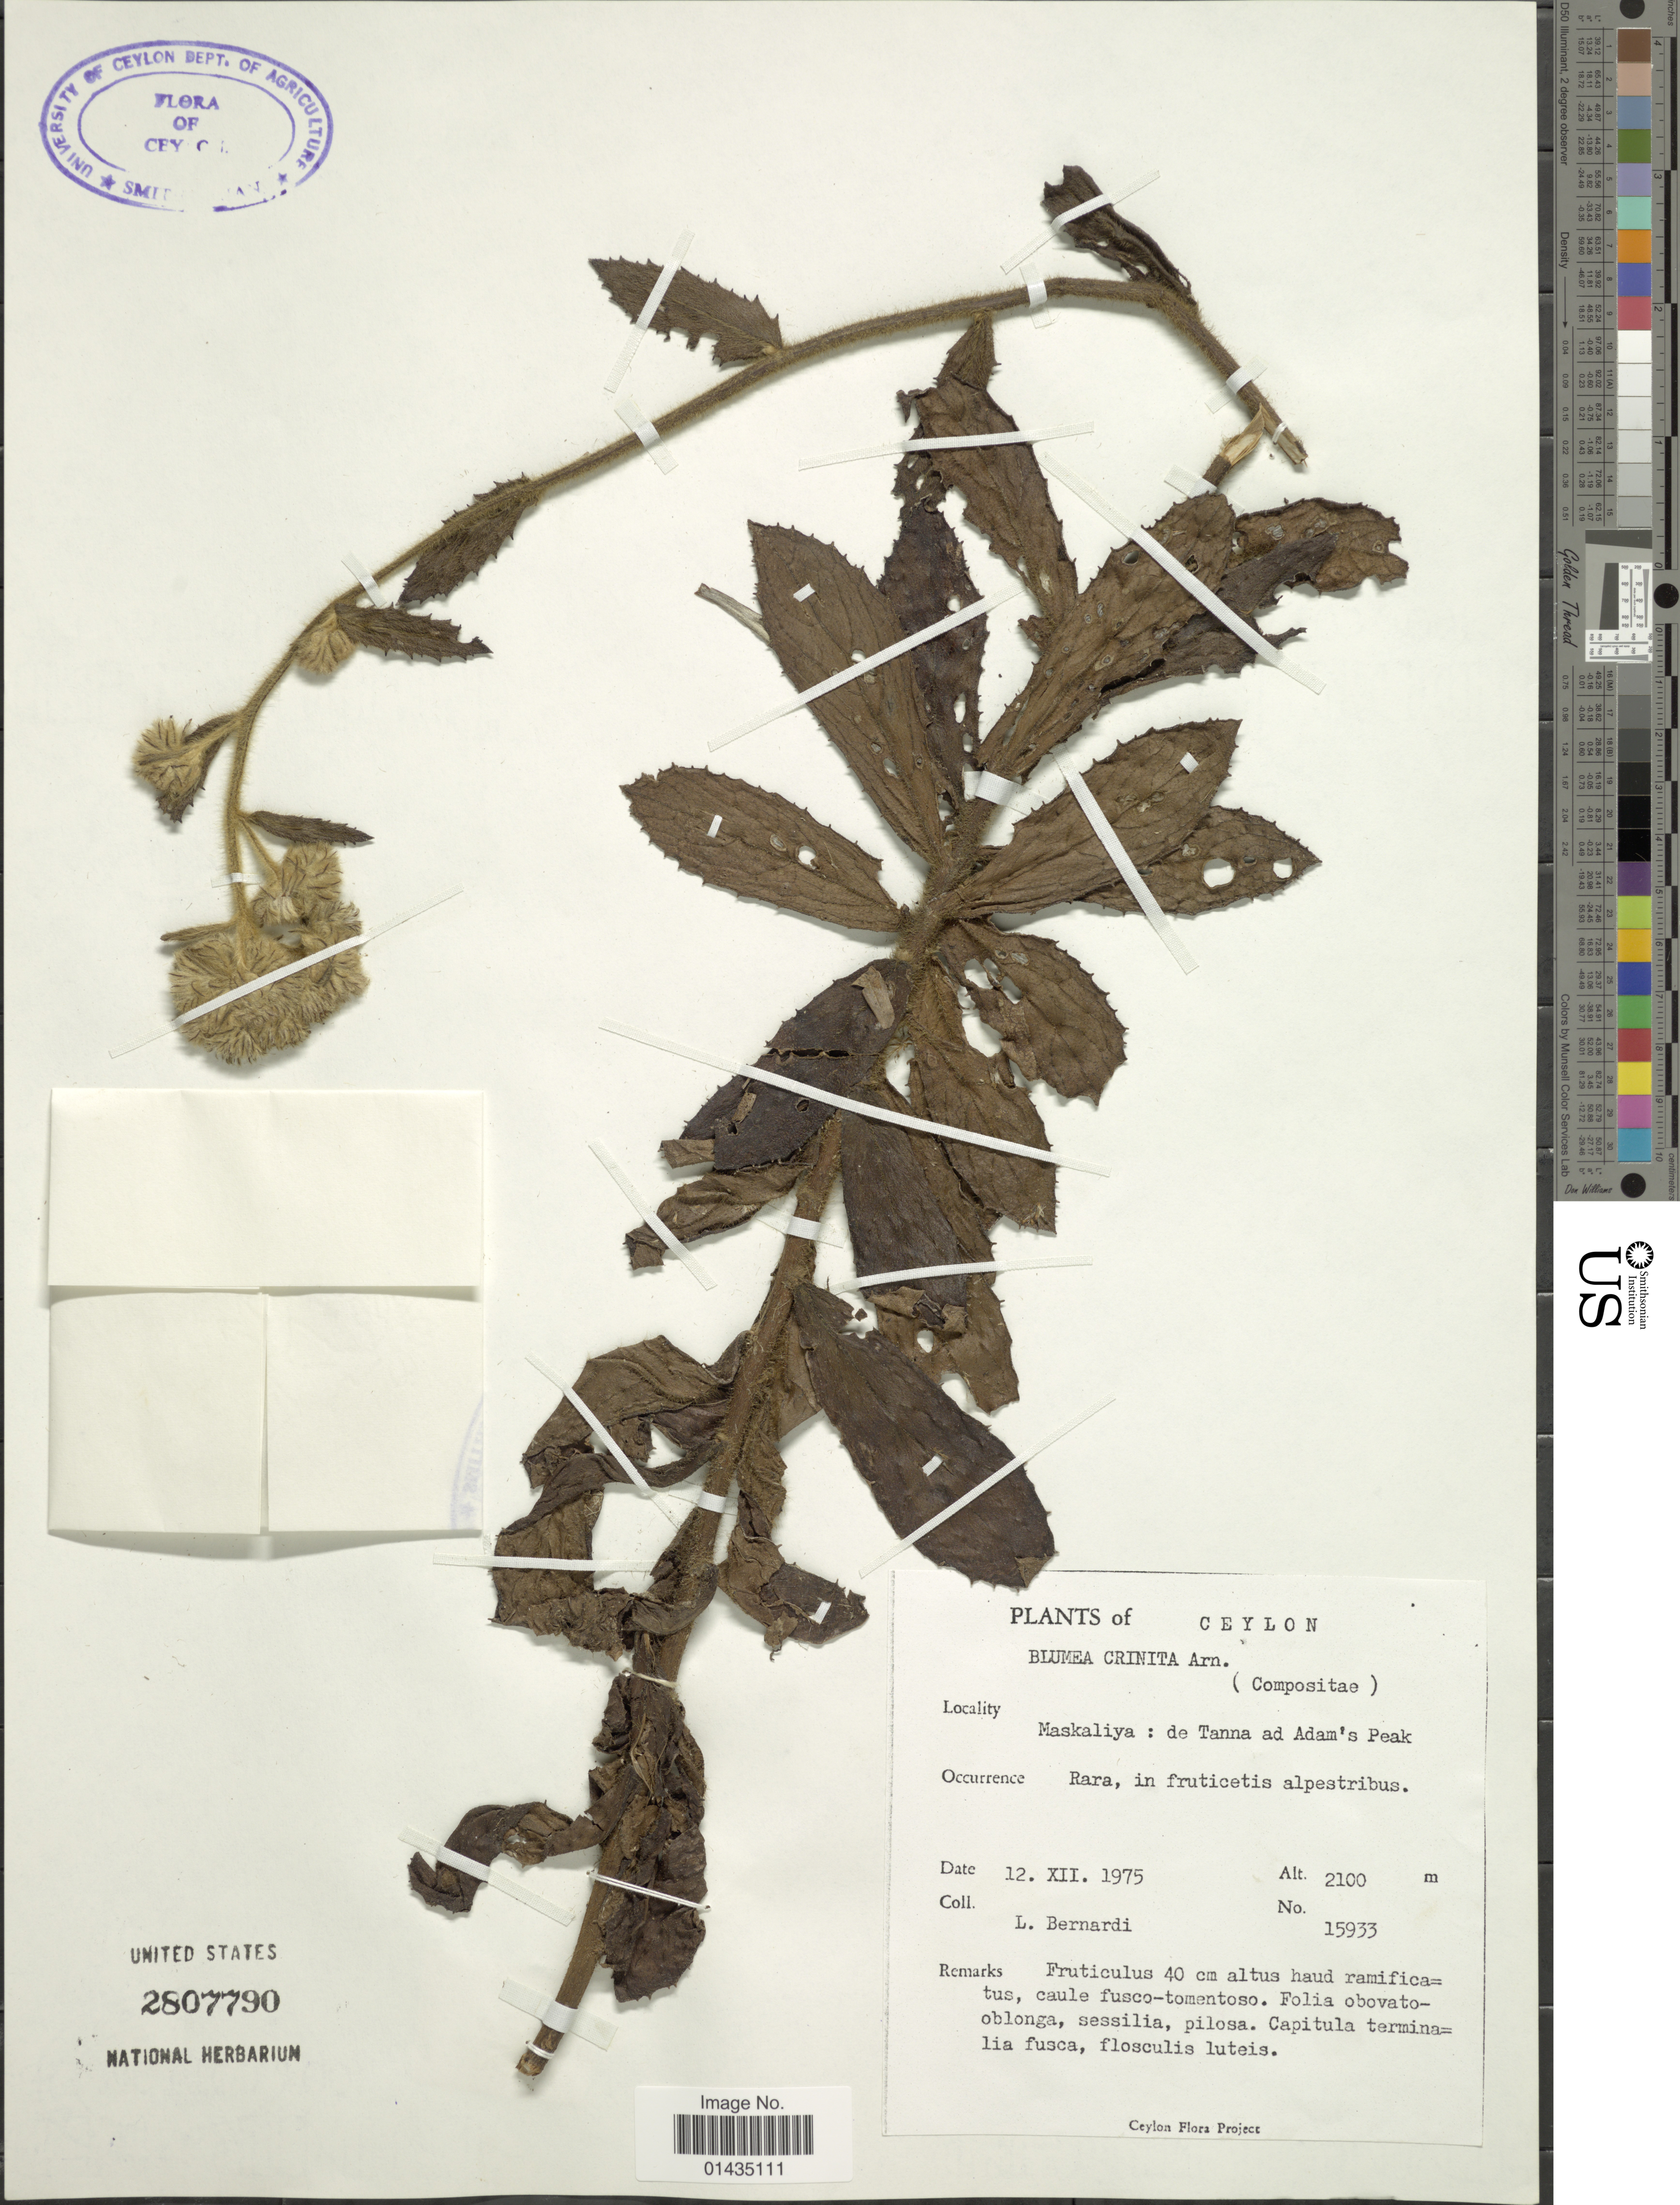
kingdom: Plantae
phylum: Tracheophyta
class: Magnoliopsida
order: Asterales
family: Asteraceae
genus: Blumea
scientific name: Blumea crinita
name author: Arn.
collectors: L. Bernardi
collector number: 15933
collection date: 1975-12-12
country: Sri Lanka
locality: Ceylon, Maskaliya, de Tanna ad Adam's Peak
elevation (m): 2100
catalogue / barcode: US 2807790